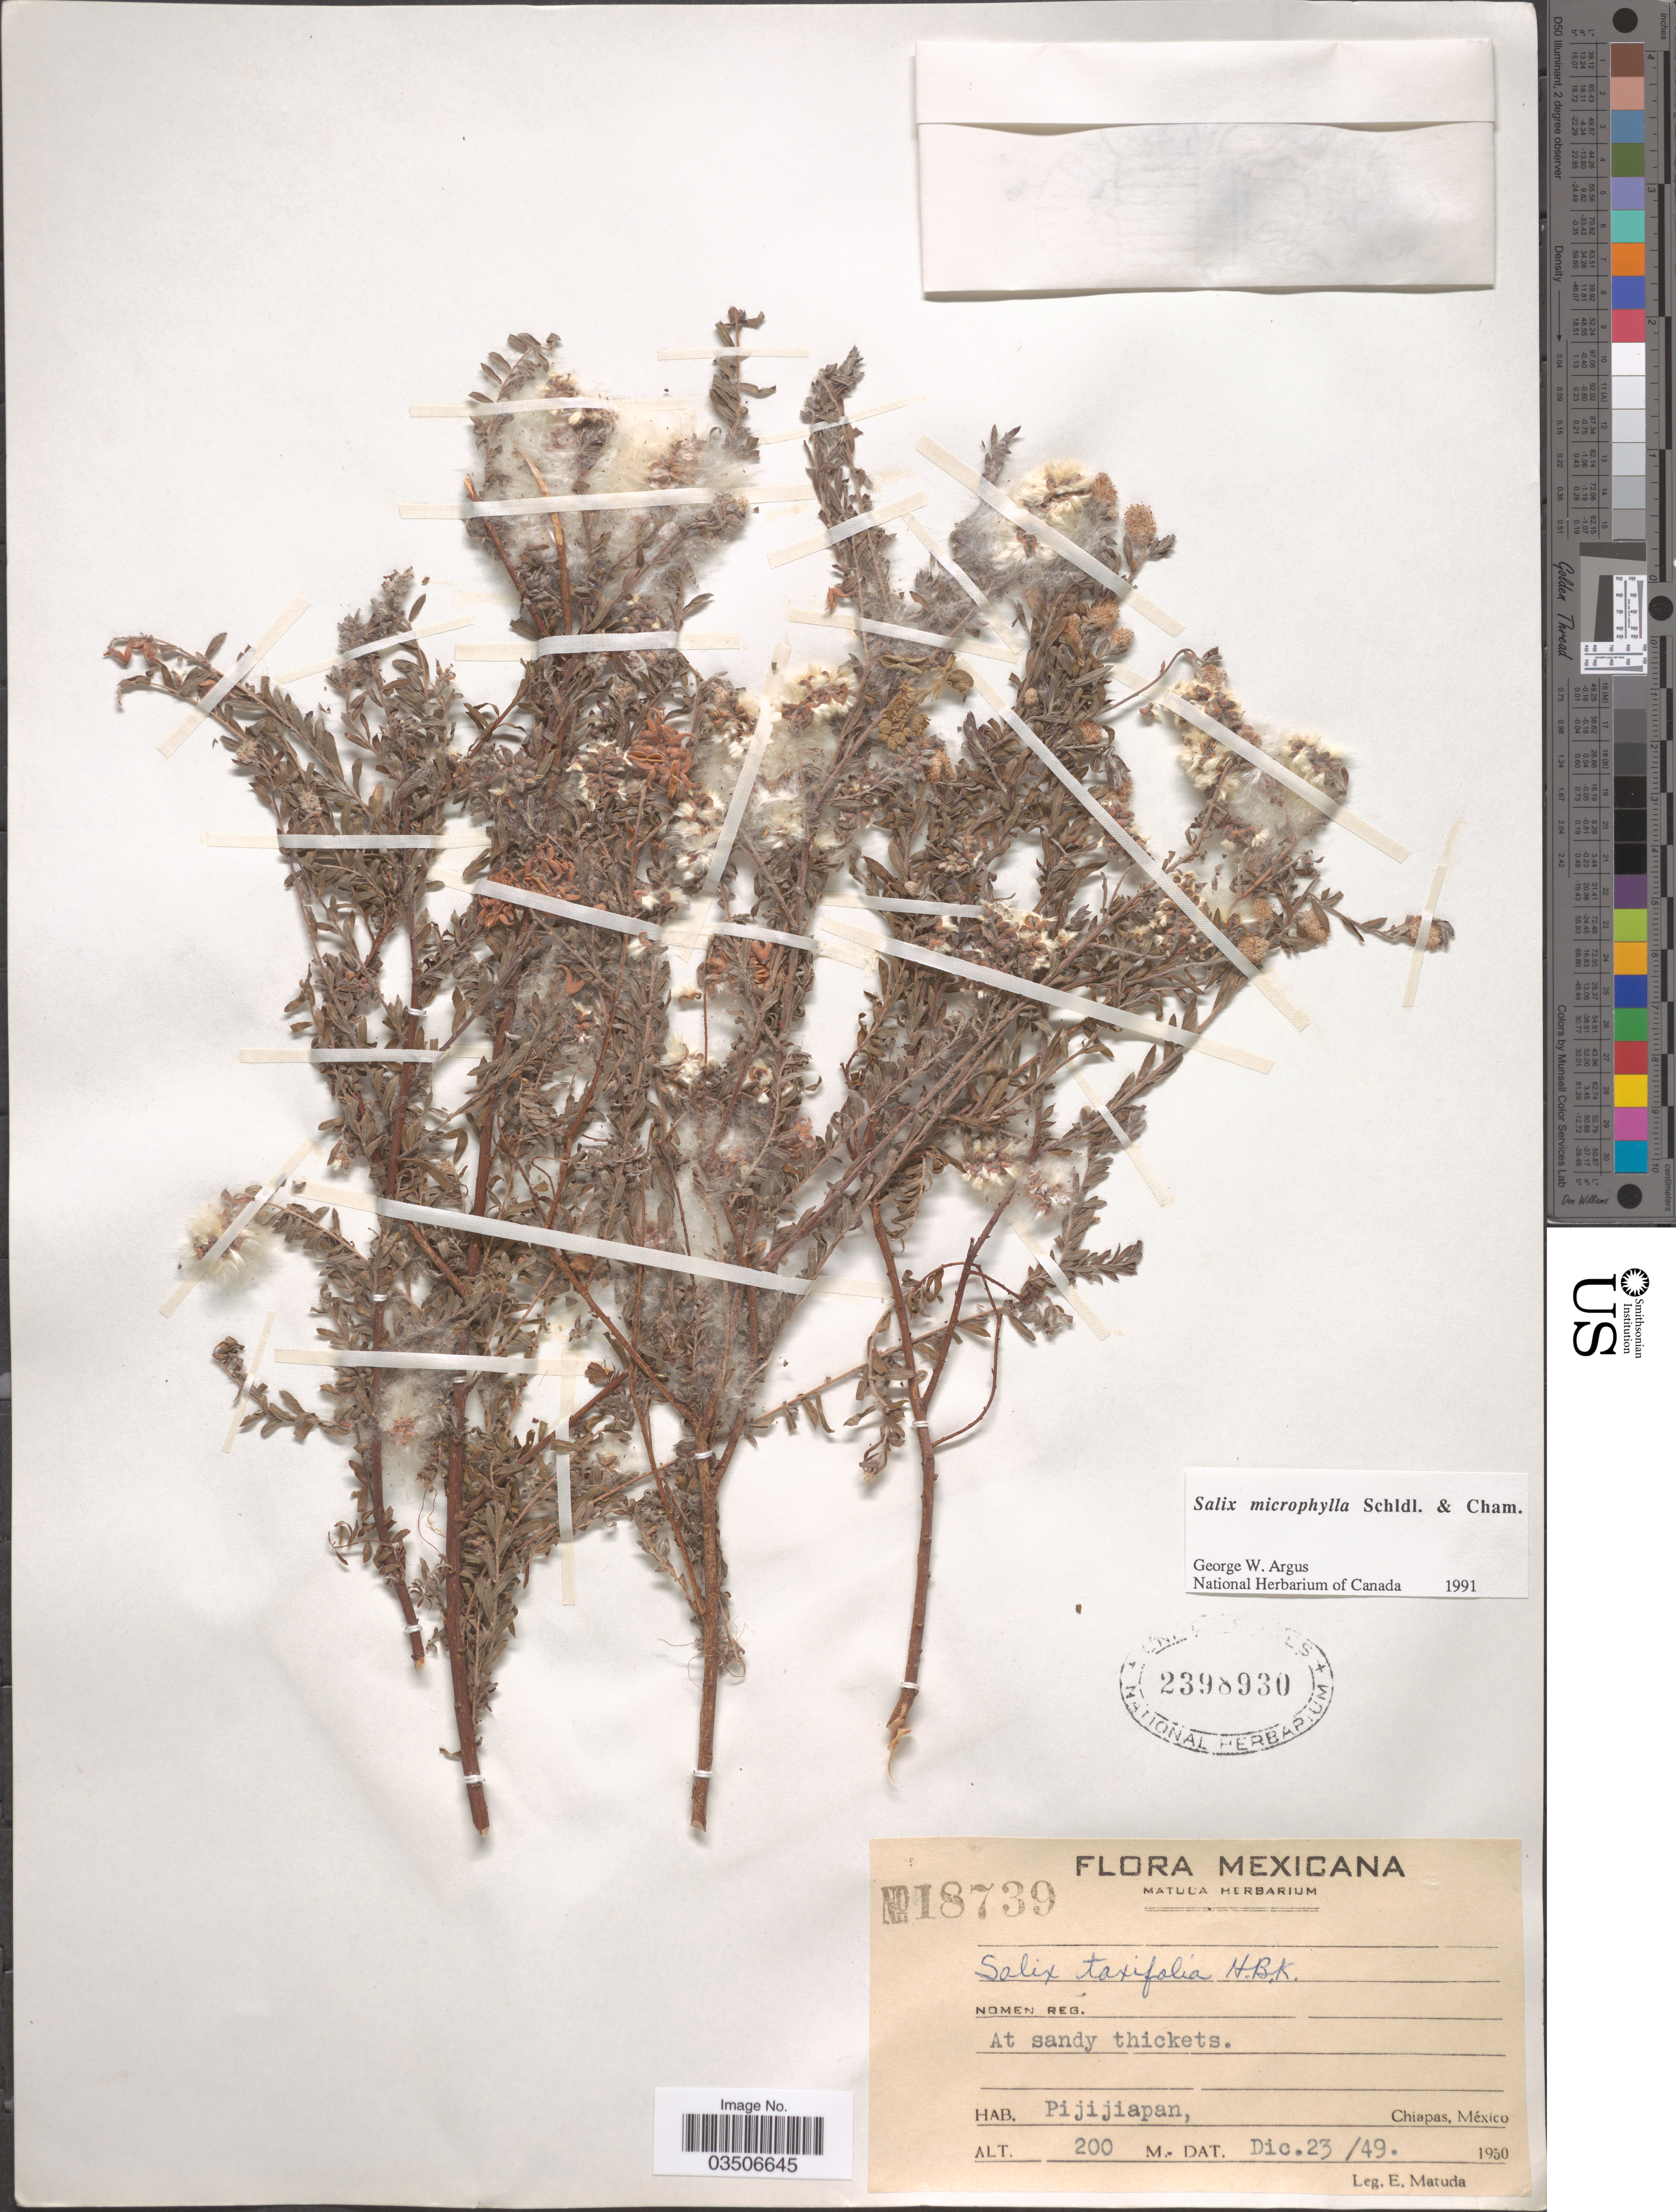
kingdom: Plantae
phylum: Tracheophyta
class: Magnoliopsida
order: Malpighiales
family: Salicaceae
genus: Salix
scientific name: Salix microphylla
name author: Schltdl. & Cham.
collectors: E. Matuda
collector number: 18739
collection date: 1949-12-23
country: Mexico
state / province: Chiapas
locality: Pijijiapan.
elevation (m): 200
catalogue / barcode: US 2398930